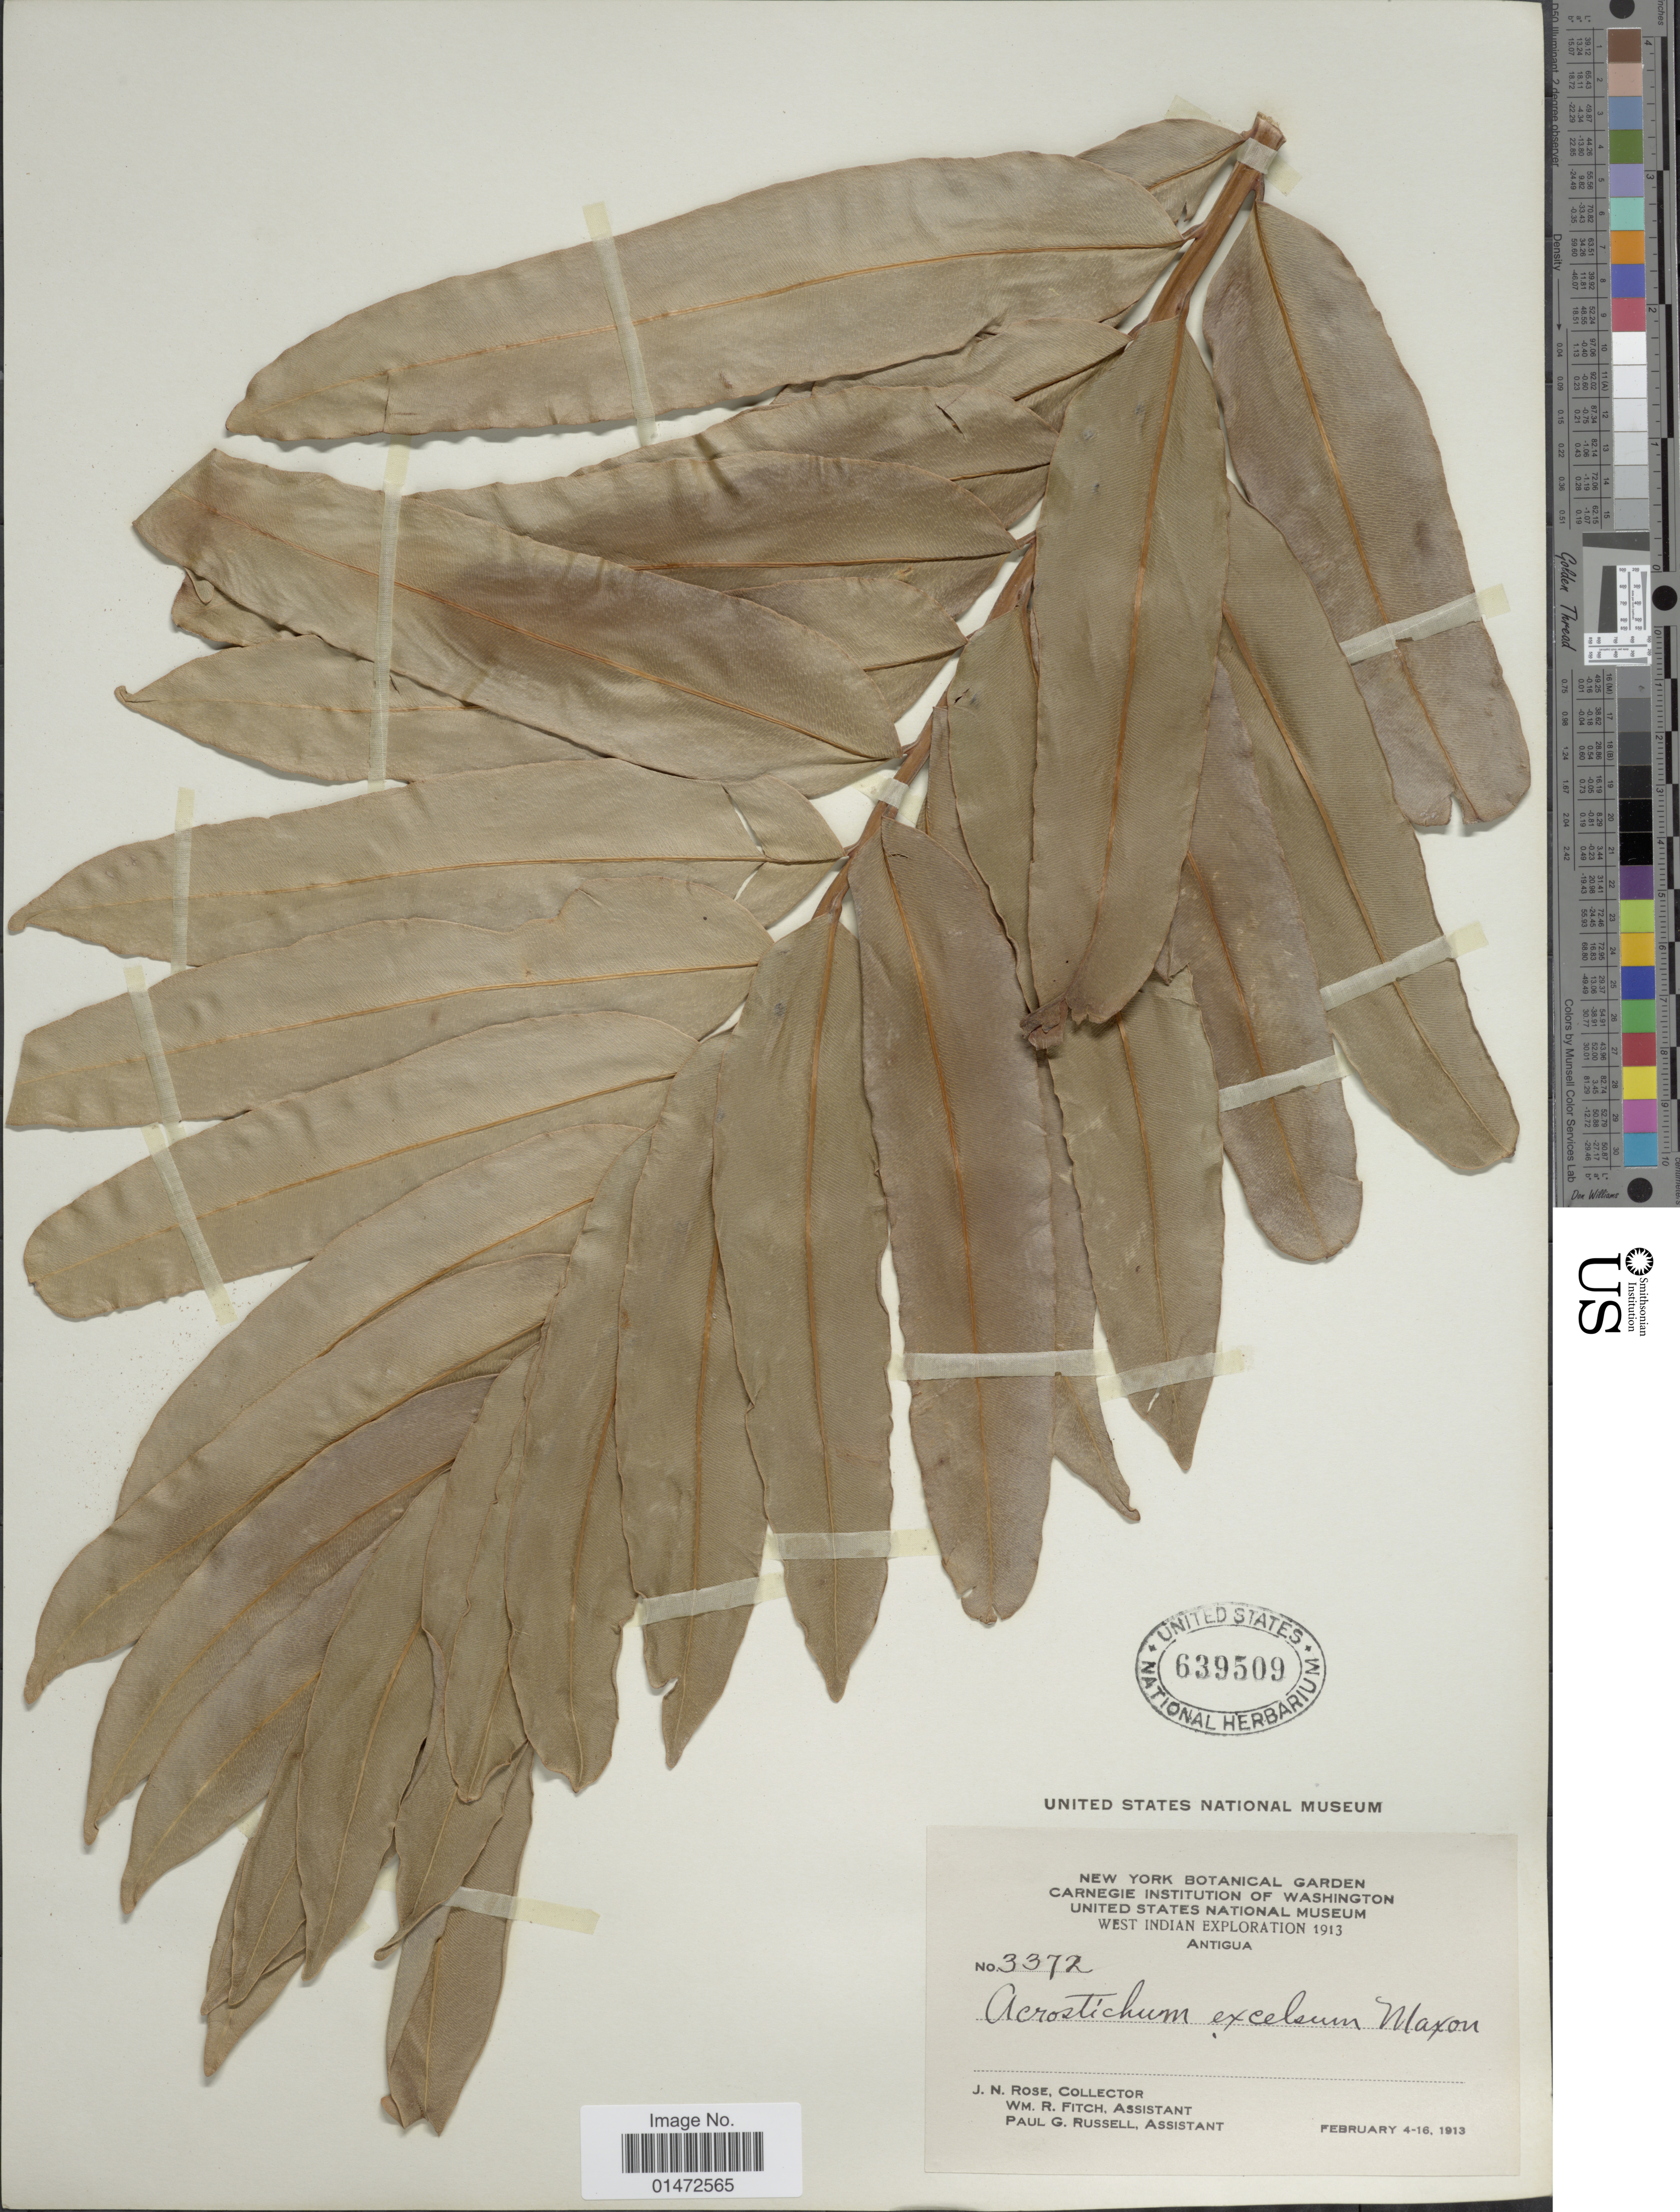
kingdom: Plantae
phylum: Tracheophyta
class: Polypodiopsida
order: Polypodiales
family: Pteridaceae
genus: Acrostichum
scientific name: Acrostichum danaeifolium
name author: Langsd. & Fisch.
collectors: J. N. Rose, W. R. Fitch & P. G. Russell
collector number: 3372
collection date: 1913-02-04/1913-02-16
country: Antigua and Barbuda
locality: Antigua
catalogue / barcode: US 639509